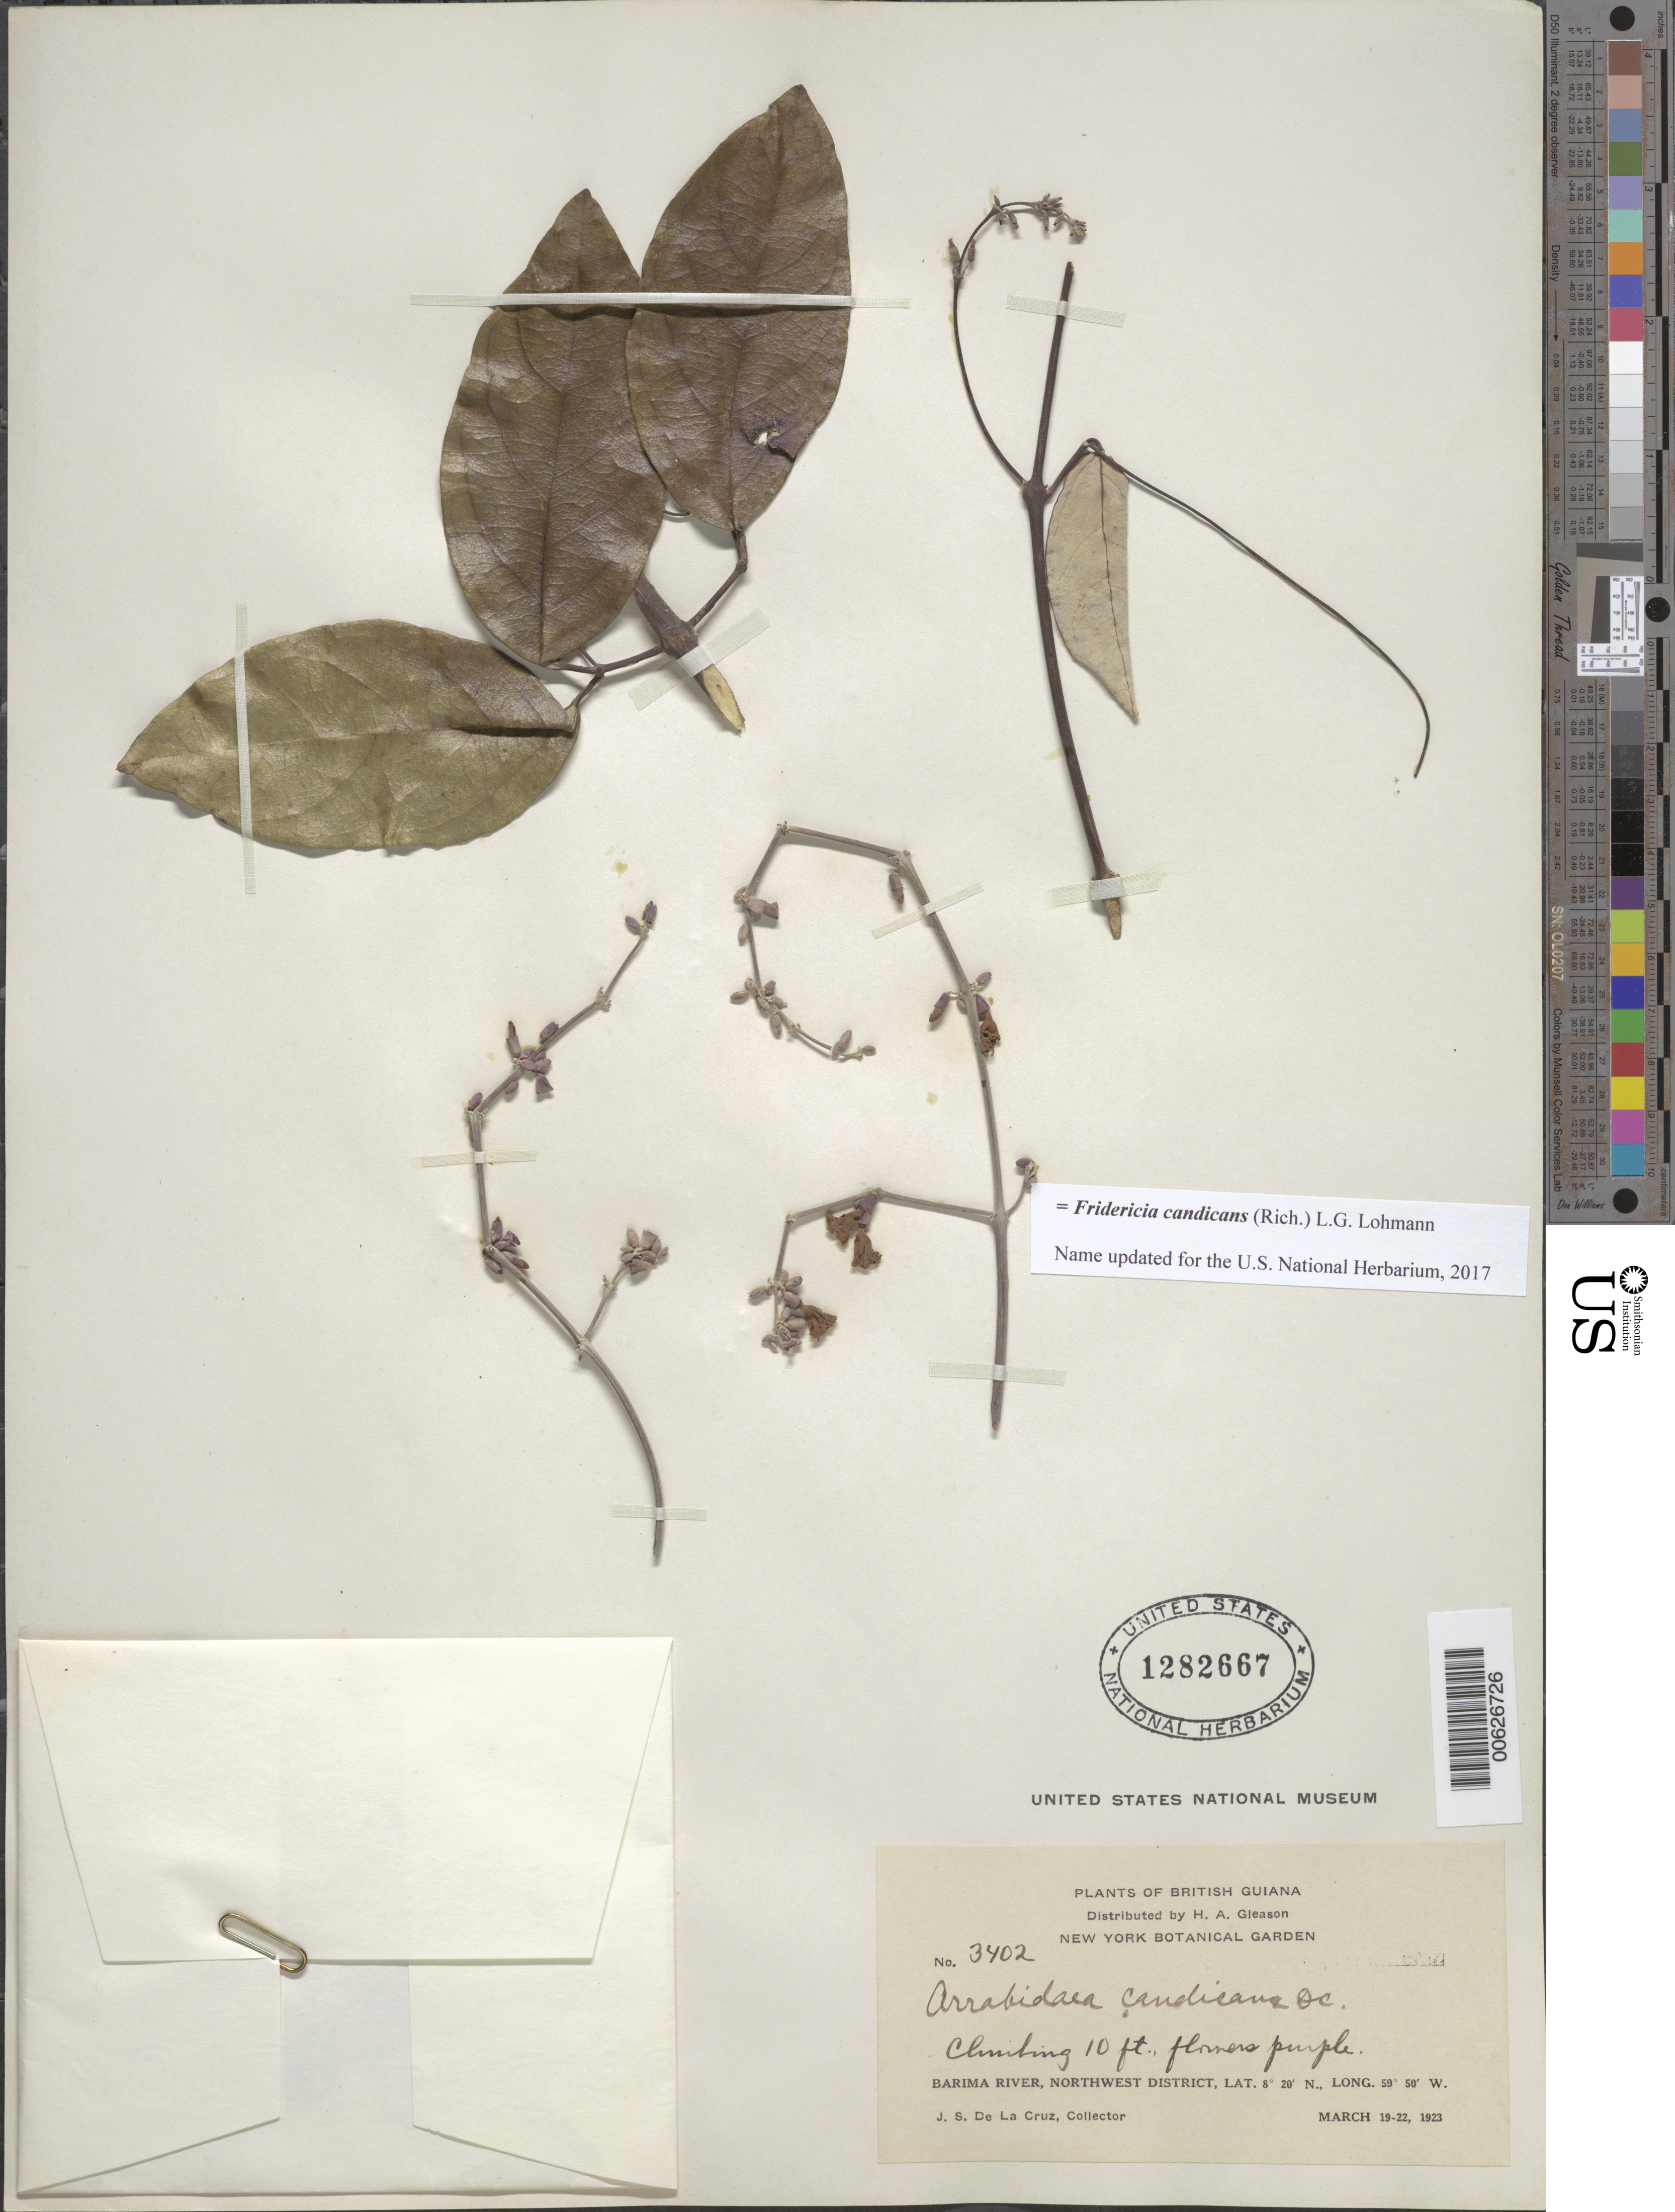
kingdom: Plantae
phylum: Tracheophyta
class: Magnoliopsida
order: Lamiales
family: Bignoniaceae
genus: Arrabidaea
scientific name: Arrabidaea candicans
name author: (Rich.) DC.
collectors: J. S. de la Cruz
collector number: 3402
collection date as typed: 19-Mar-23 to 22-Mar-23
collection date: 1923-03-19/1923-03-22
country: Guyana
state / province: Barima-Waini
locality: Barima R., NW District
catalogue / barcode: US 1282667